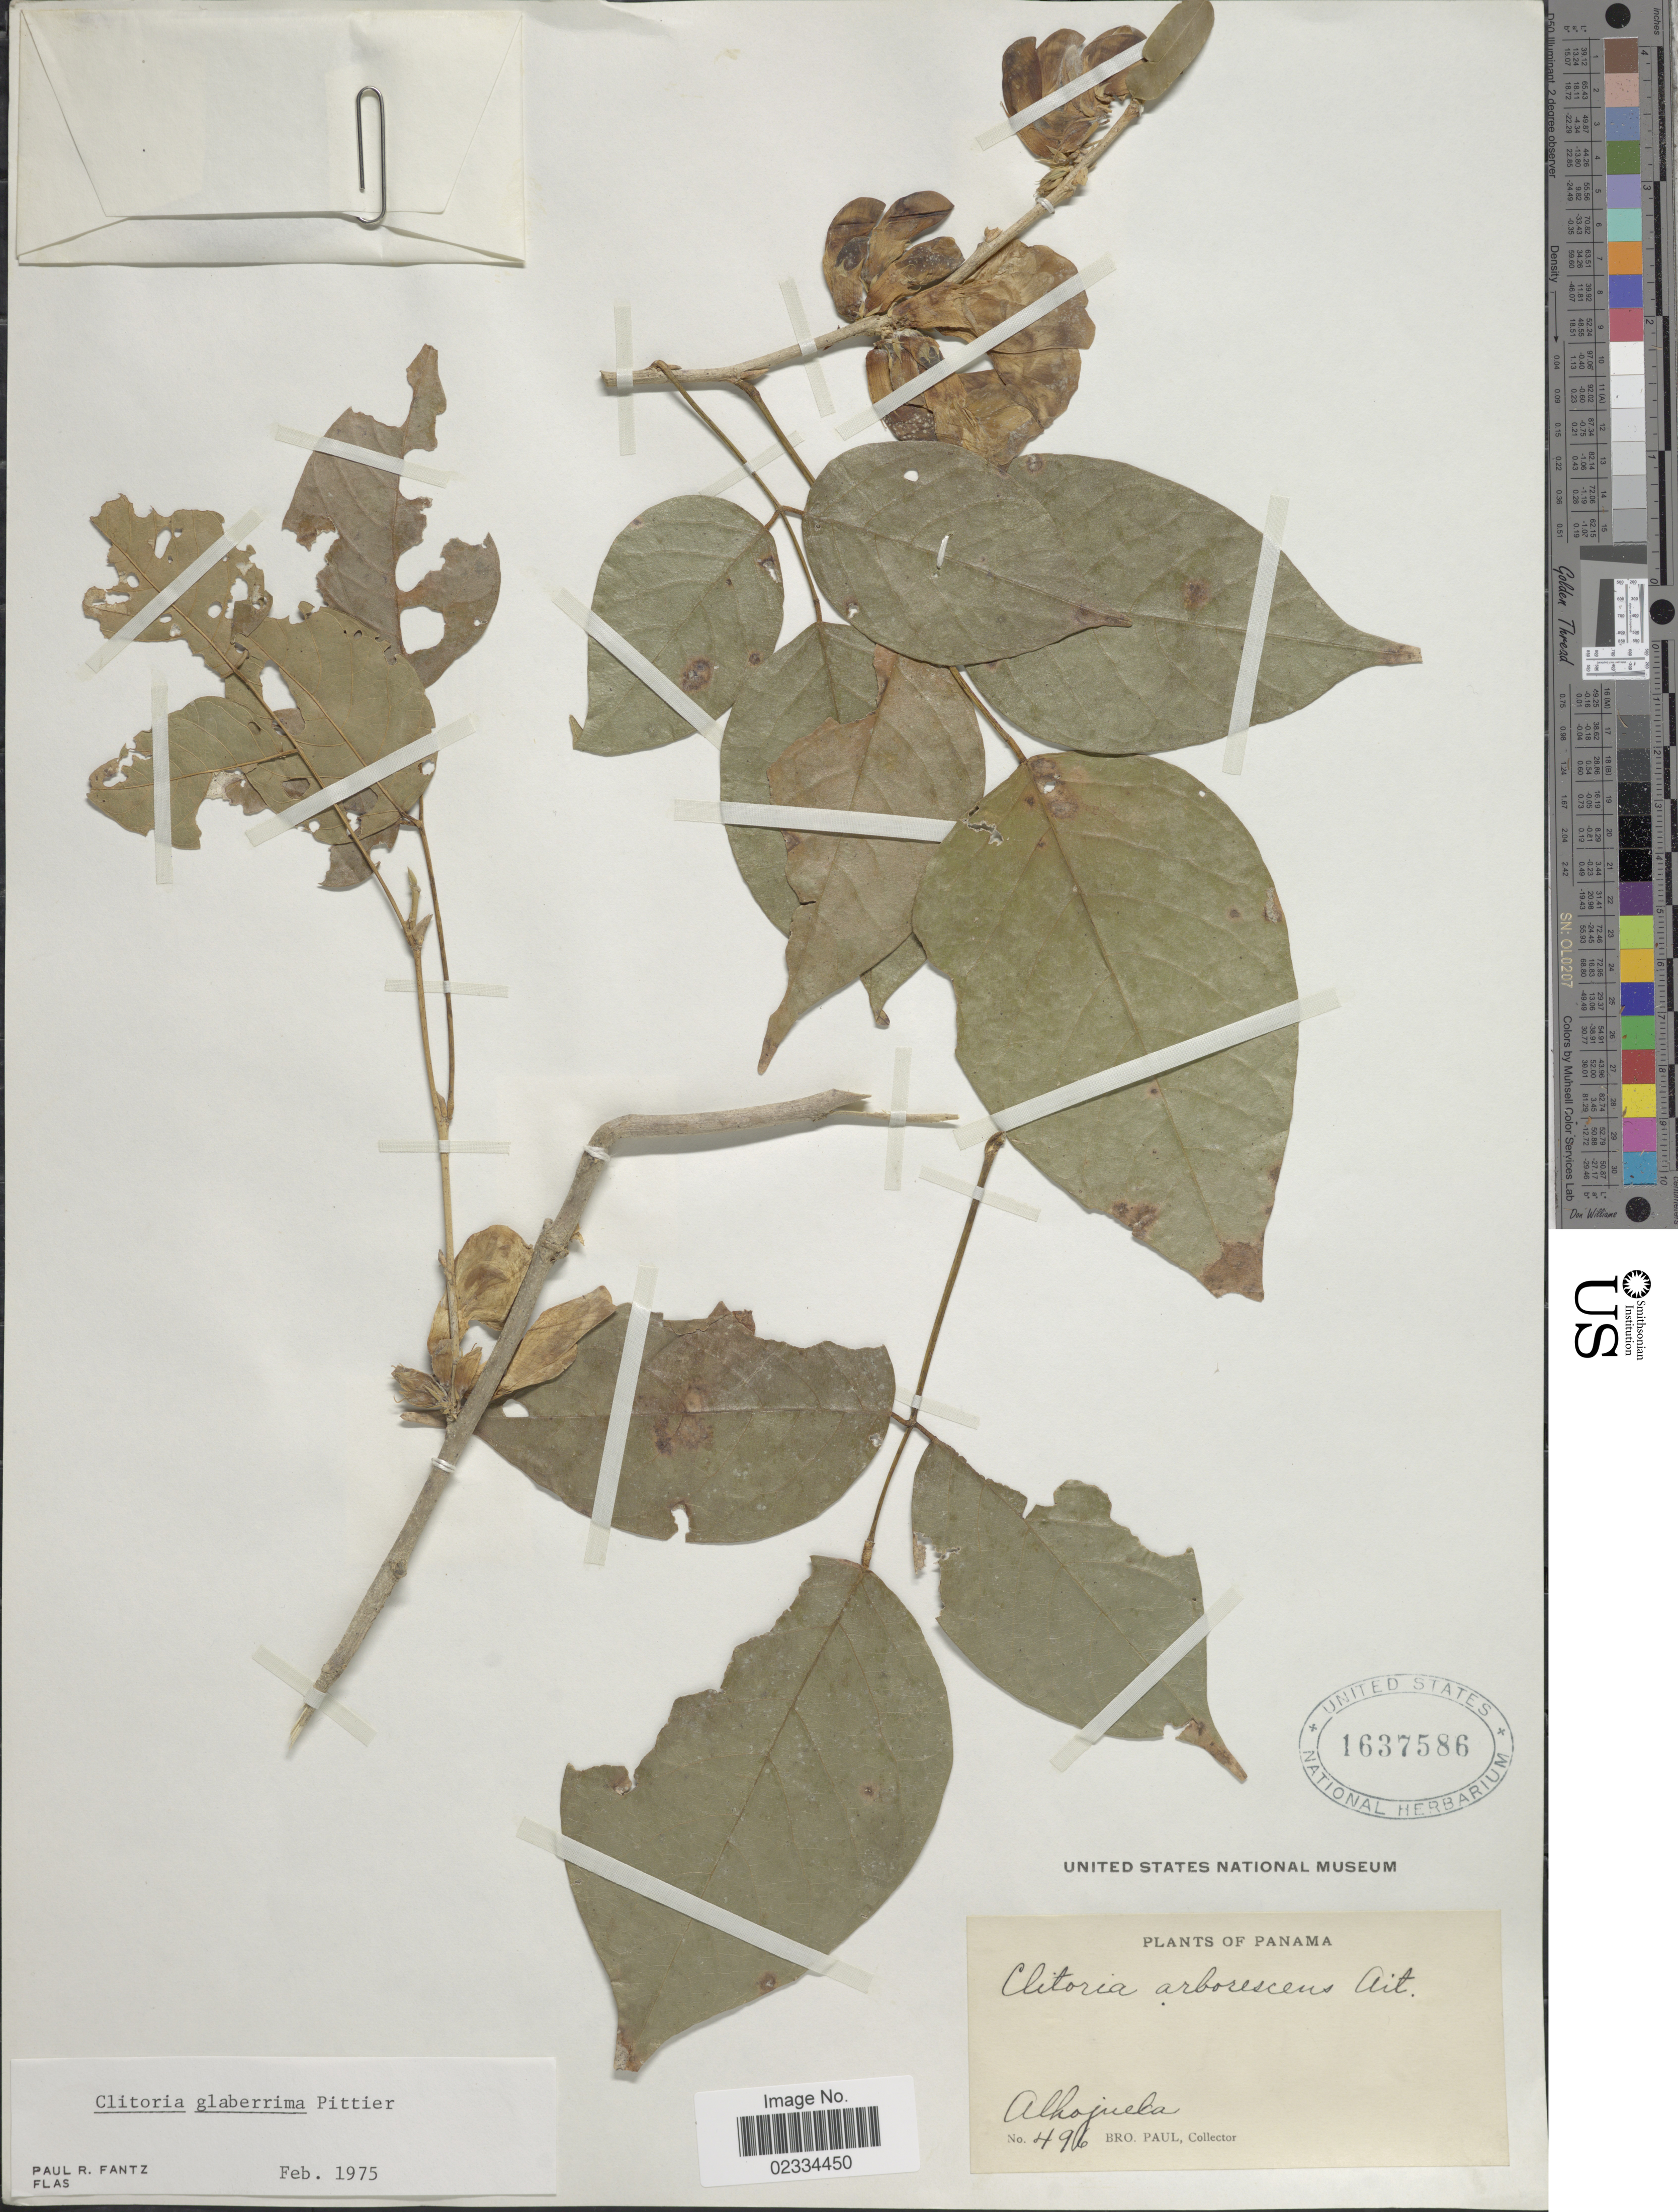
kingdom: Plantae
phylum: Tracheophyta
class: Magnoliopsida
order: Fabales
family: Fabaceae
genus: Clitoria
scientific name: Clitoria glaberrima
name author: Pittier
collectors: B. Paul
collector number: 496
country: Panama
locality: Alhojuela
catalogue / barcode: US 1637586